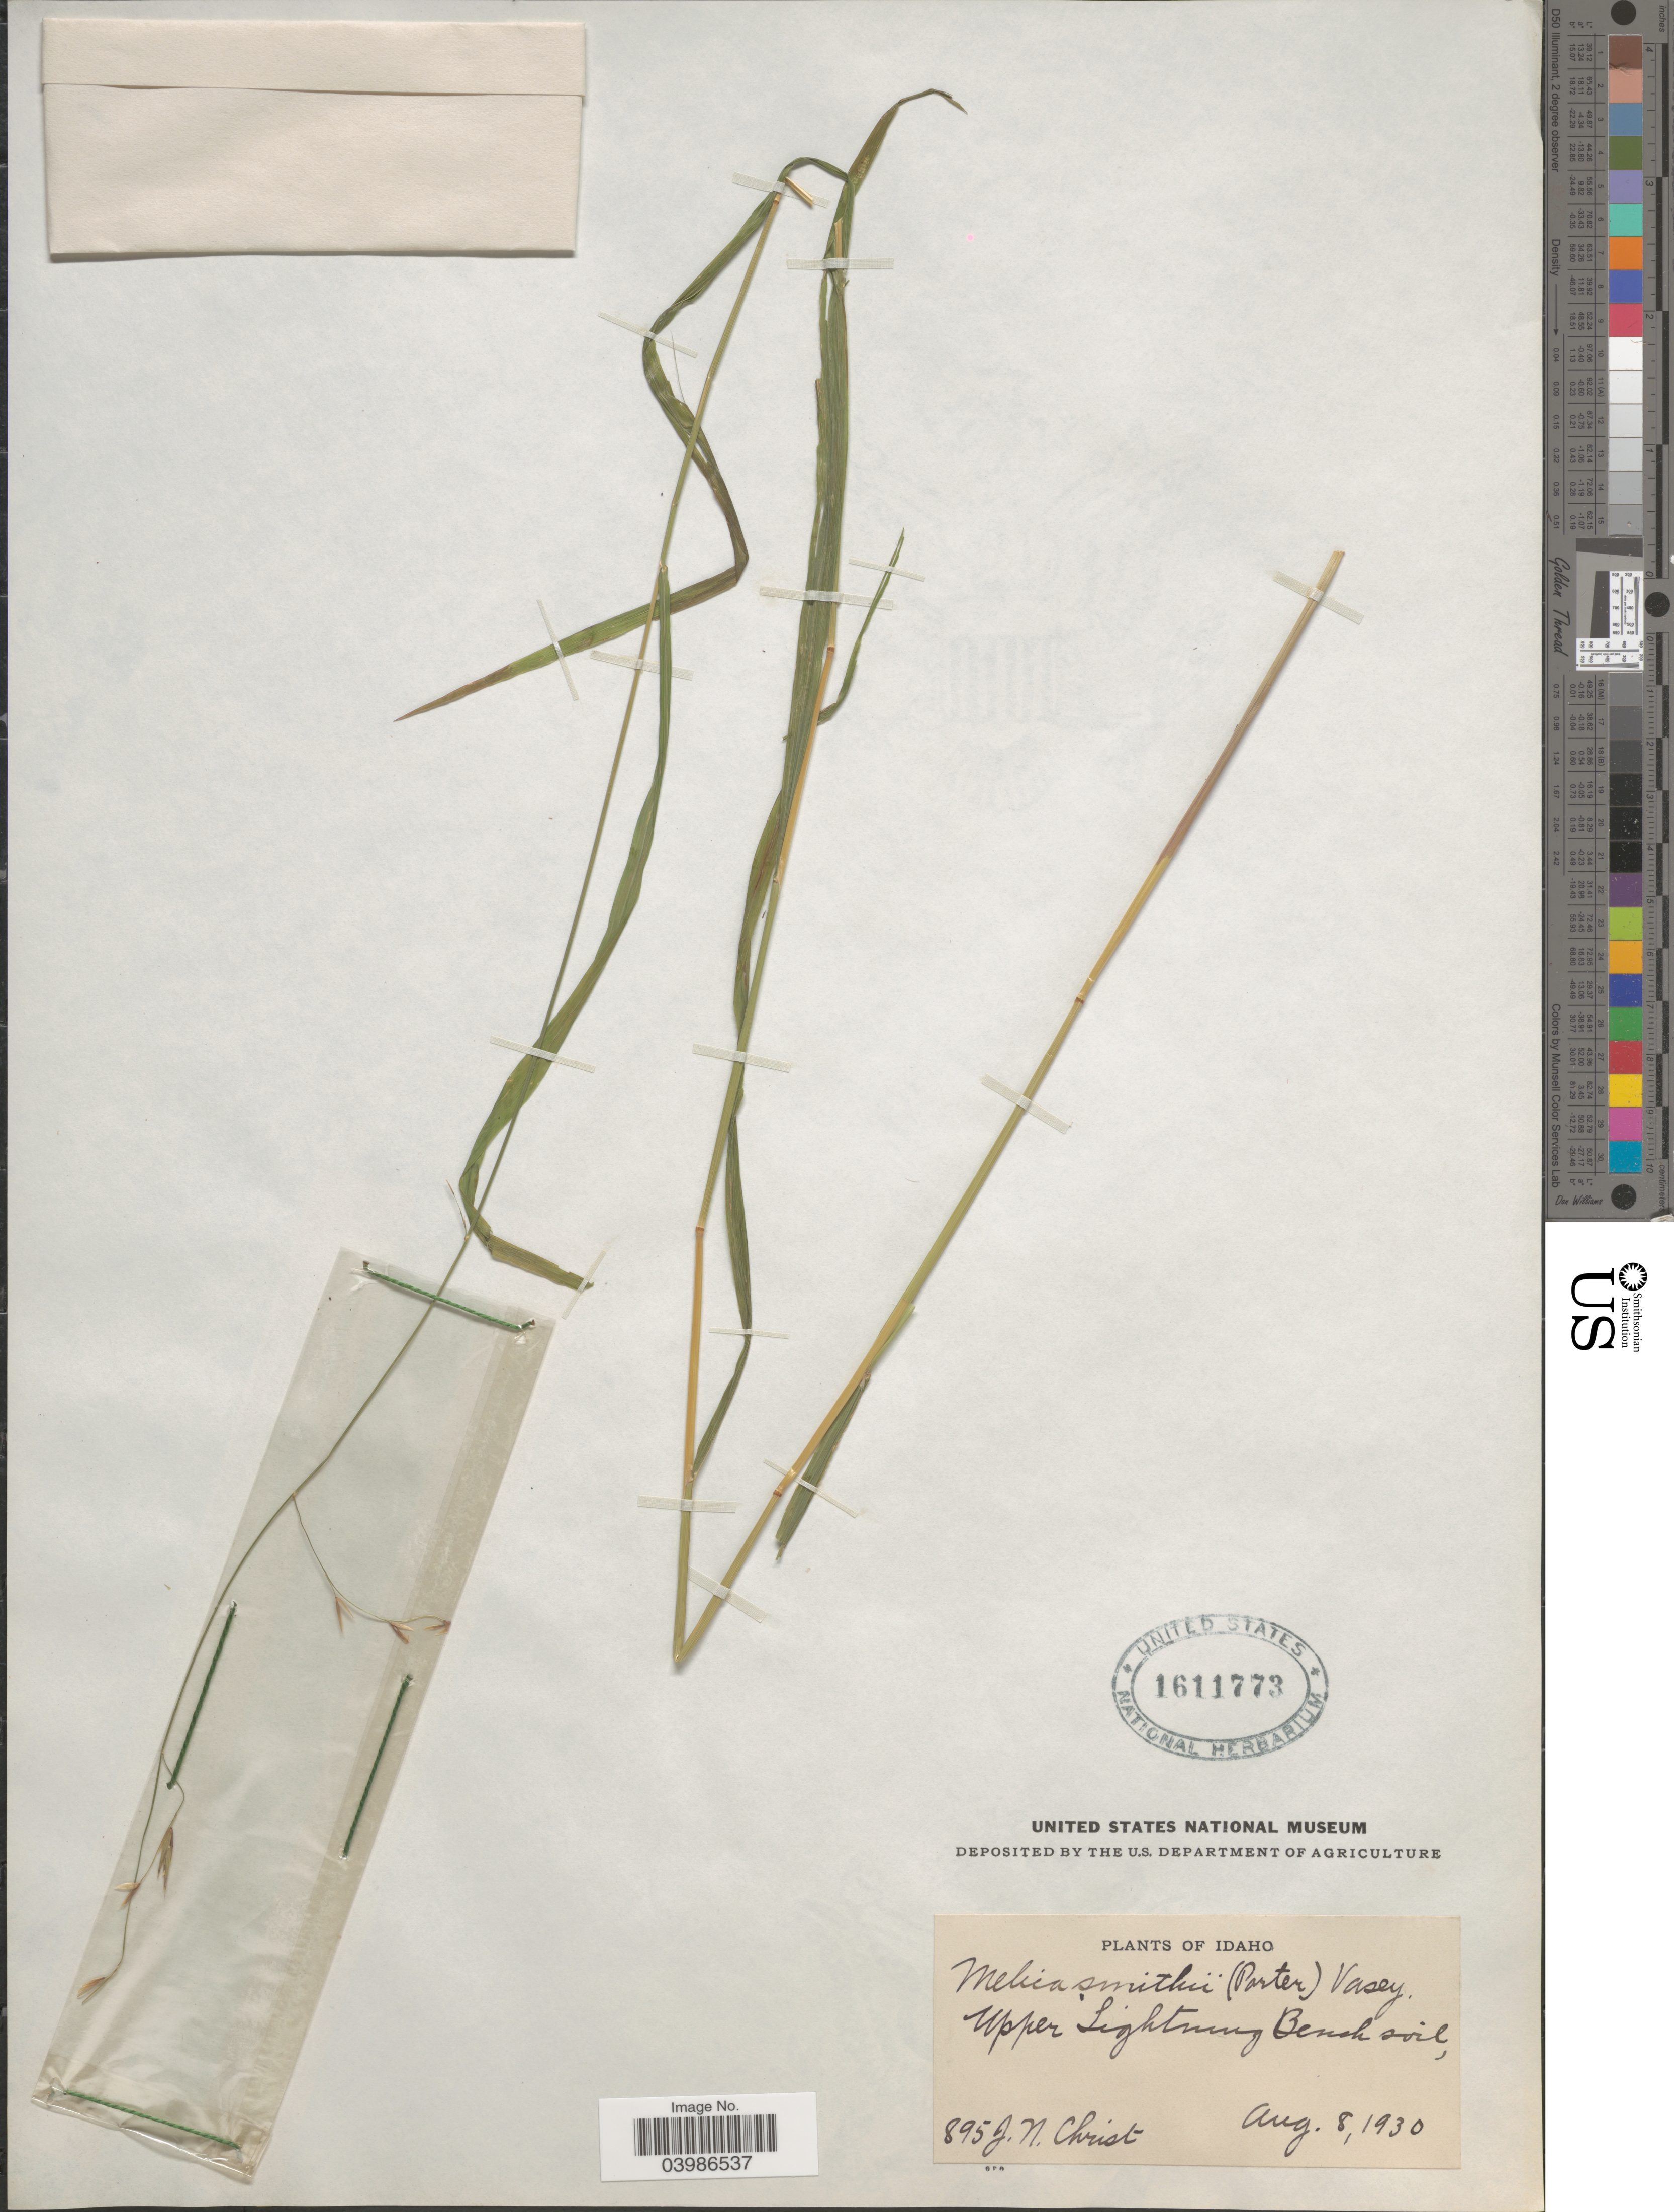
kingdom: Plantae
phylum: Tracheophyta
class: Liliopsida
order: Poales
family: Poaceae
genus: Melica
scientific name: Melica smithii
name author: (Porter ex A. Gray) Vasey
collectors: J. Christ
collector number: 895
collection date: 1930-08-08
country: United States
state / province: Idaho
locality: Upper Lightning Bench soil.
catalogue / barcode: US 1611773